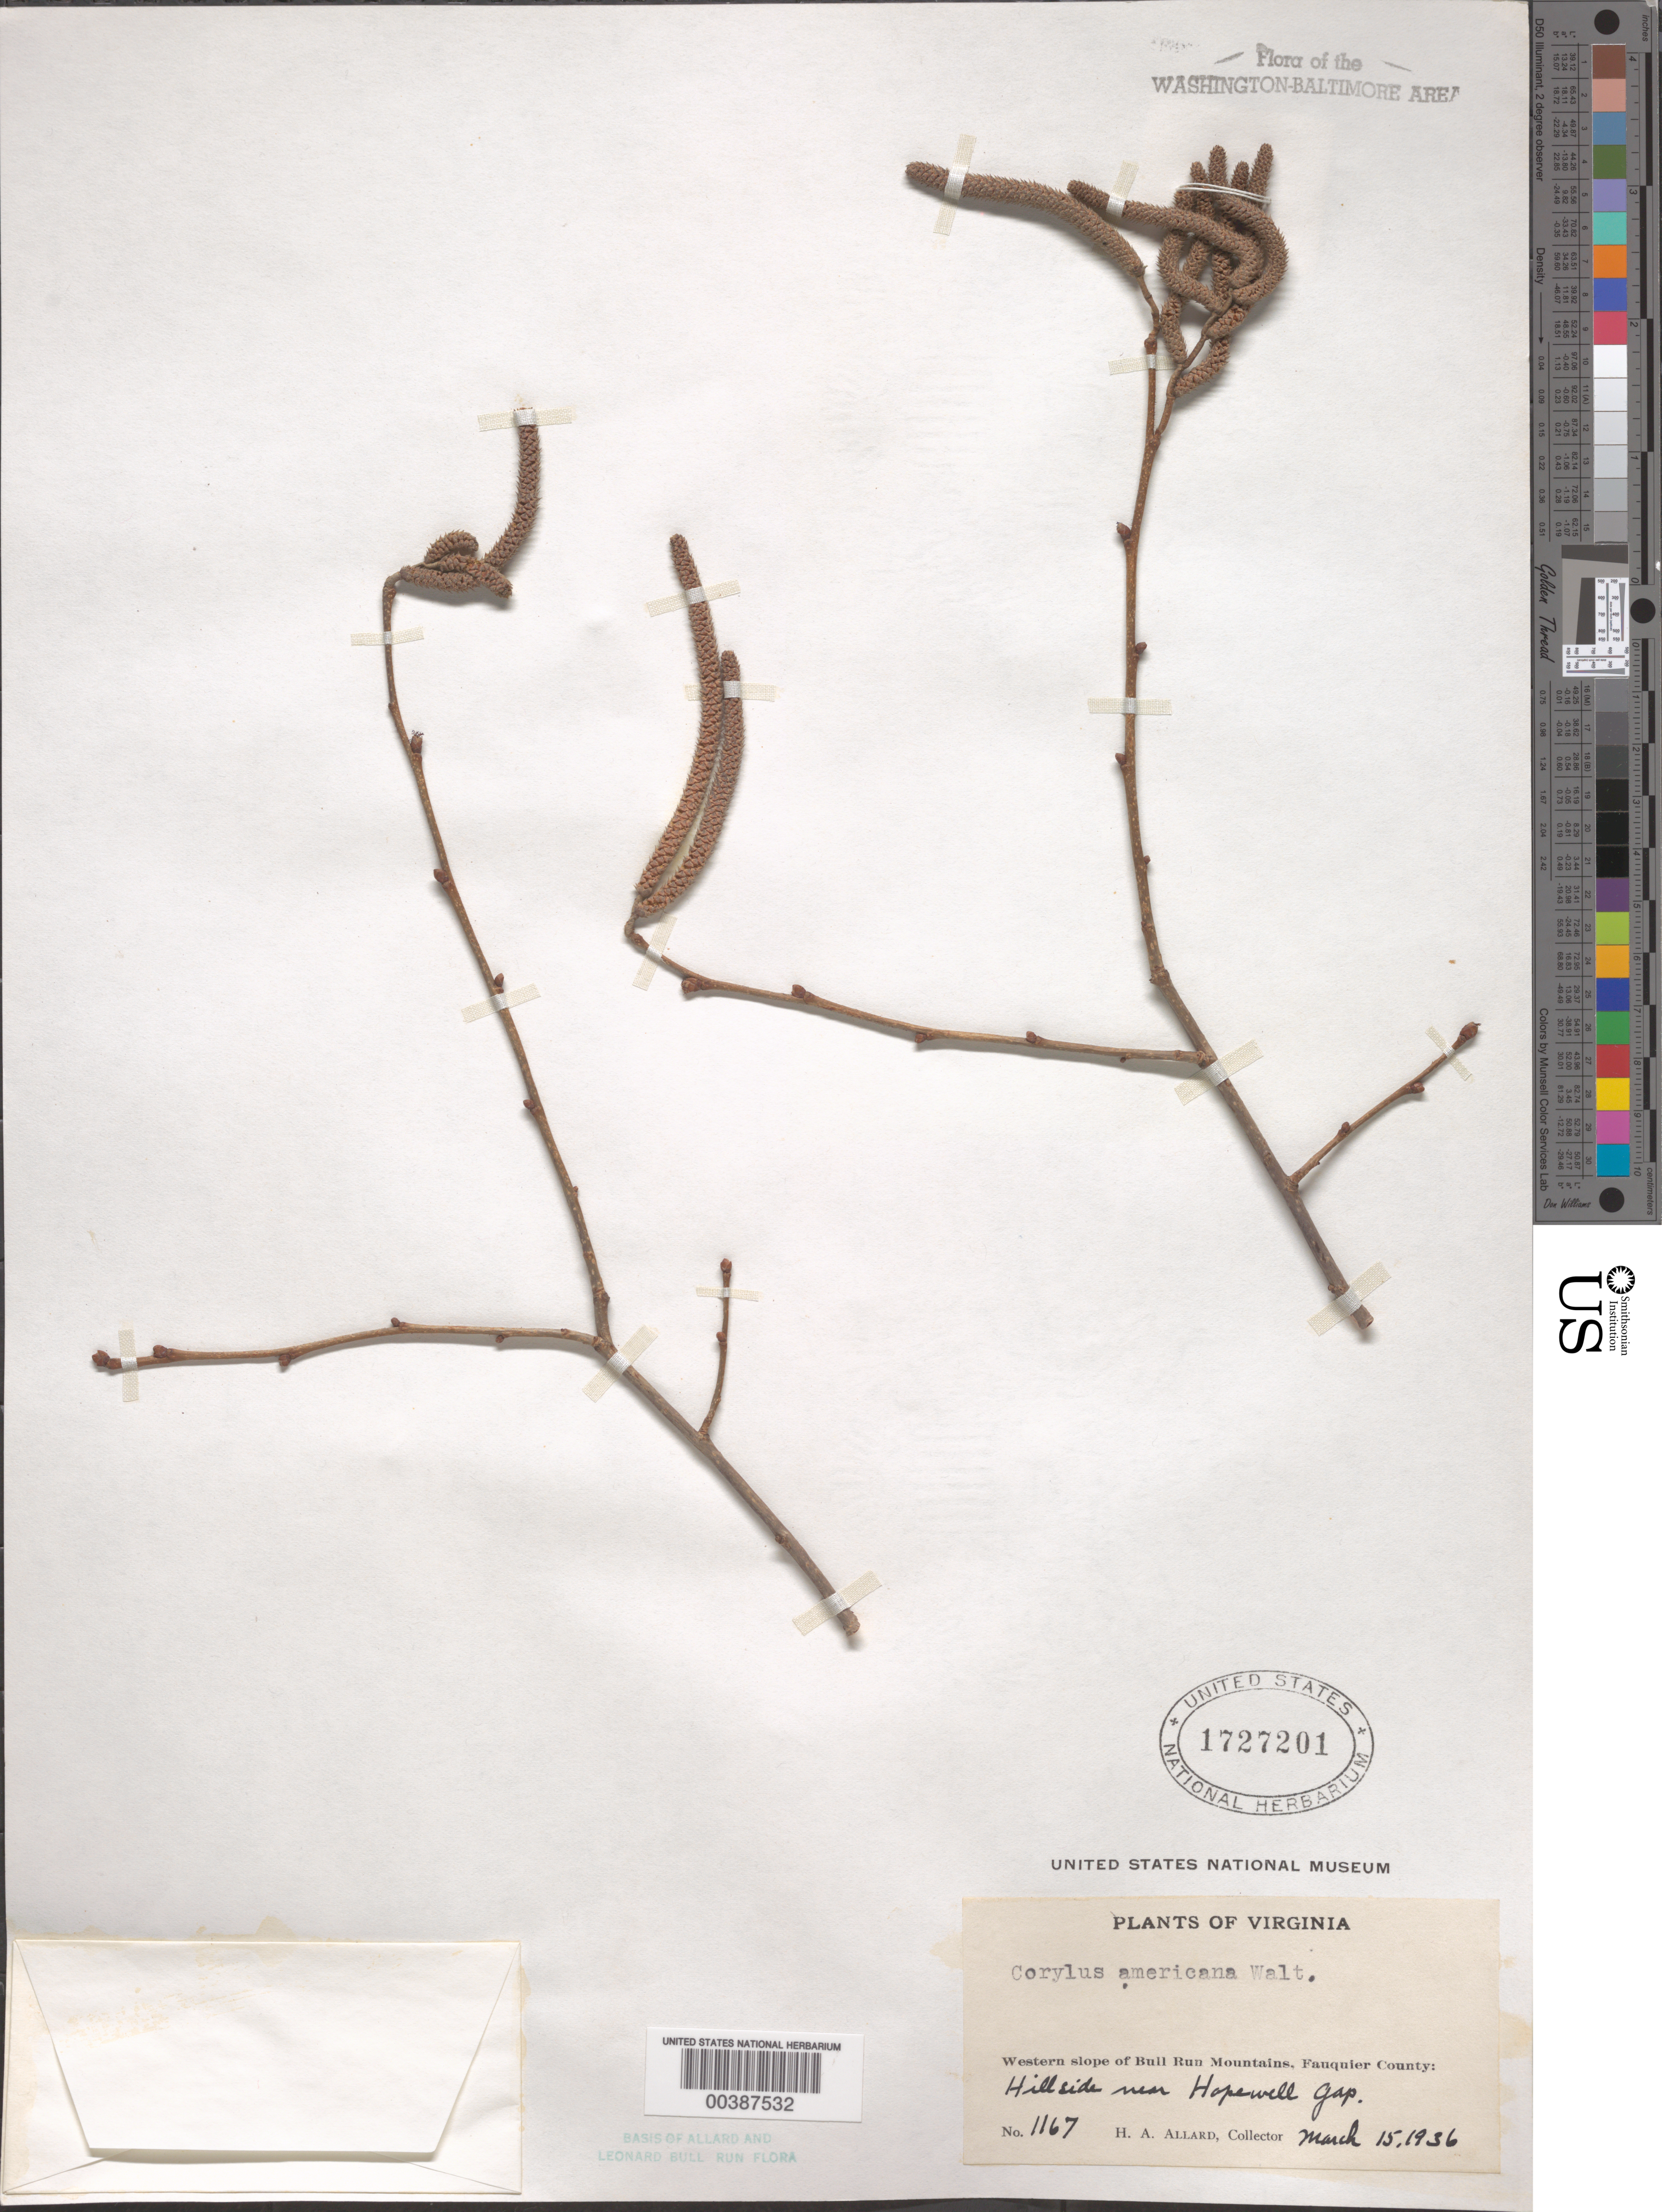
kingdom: Plantae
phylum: Tracheophyta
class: Magnoliopsida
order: Fagales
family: Betulaceae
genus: Corylus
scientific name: Corylus americana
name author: Walter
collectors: H. A. Allard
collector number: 1167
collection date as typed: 15 Mar 1936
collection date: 1936-03-15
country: United States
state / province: Virginia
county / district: Fauquier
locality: Hopewell Gap vicinity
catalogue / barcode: US 1727201